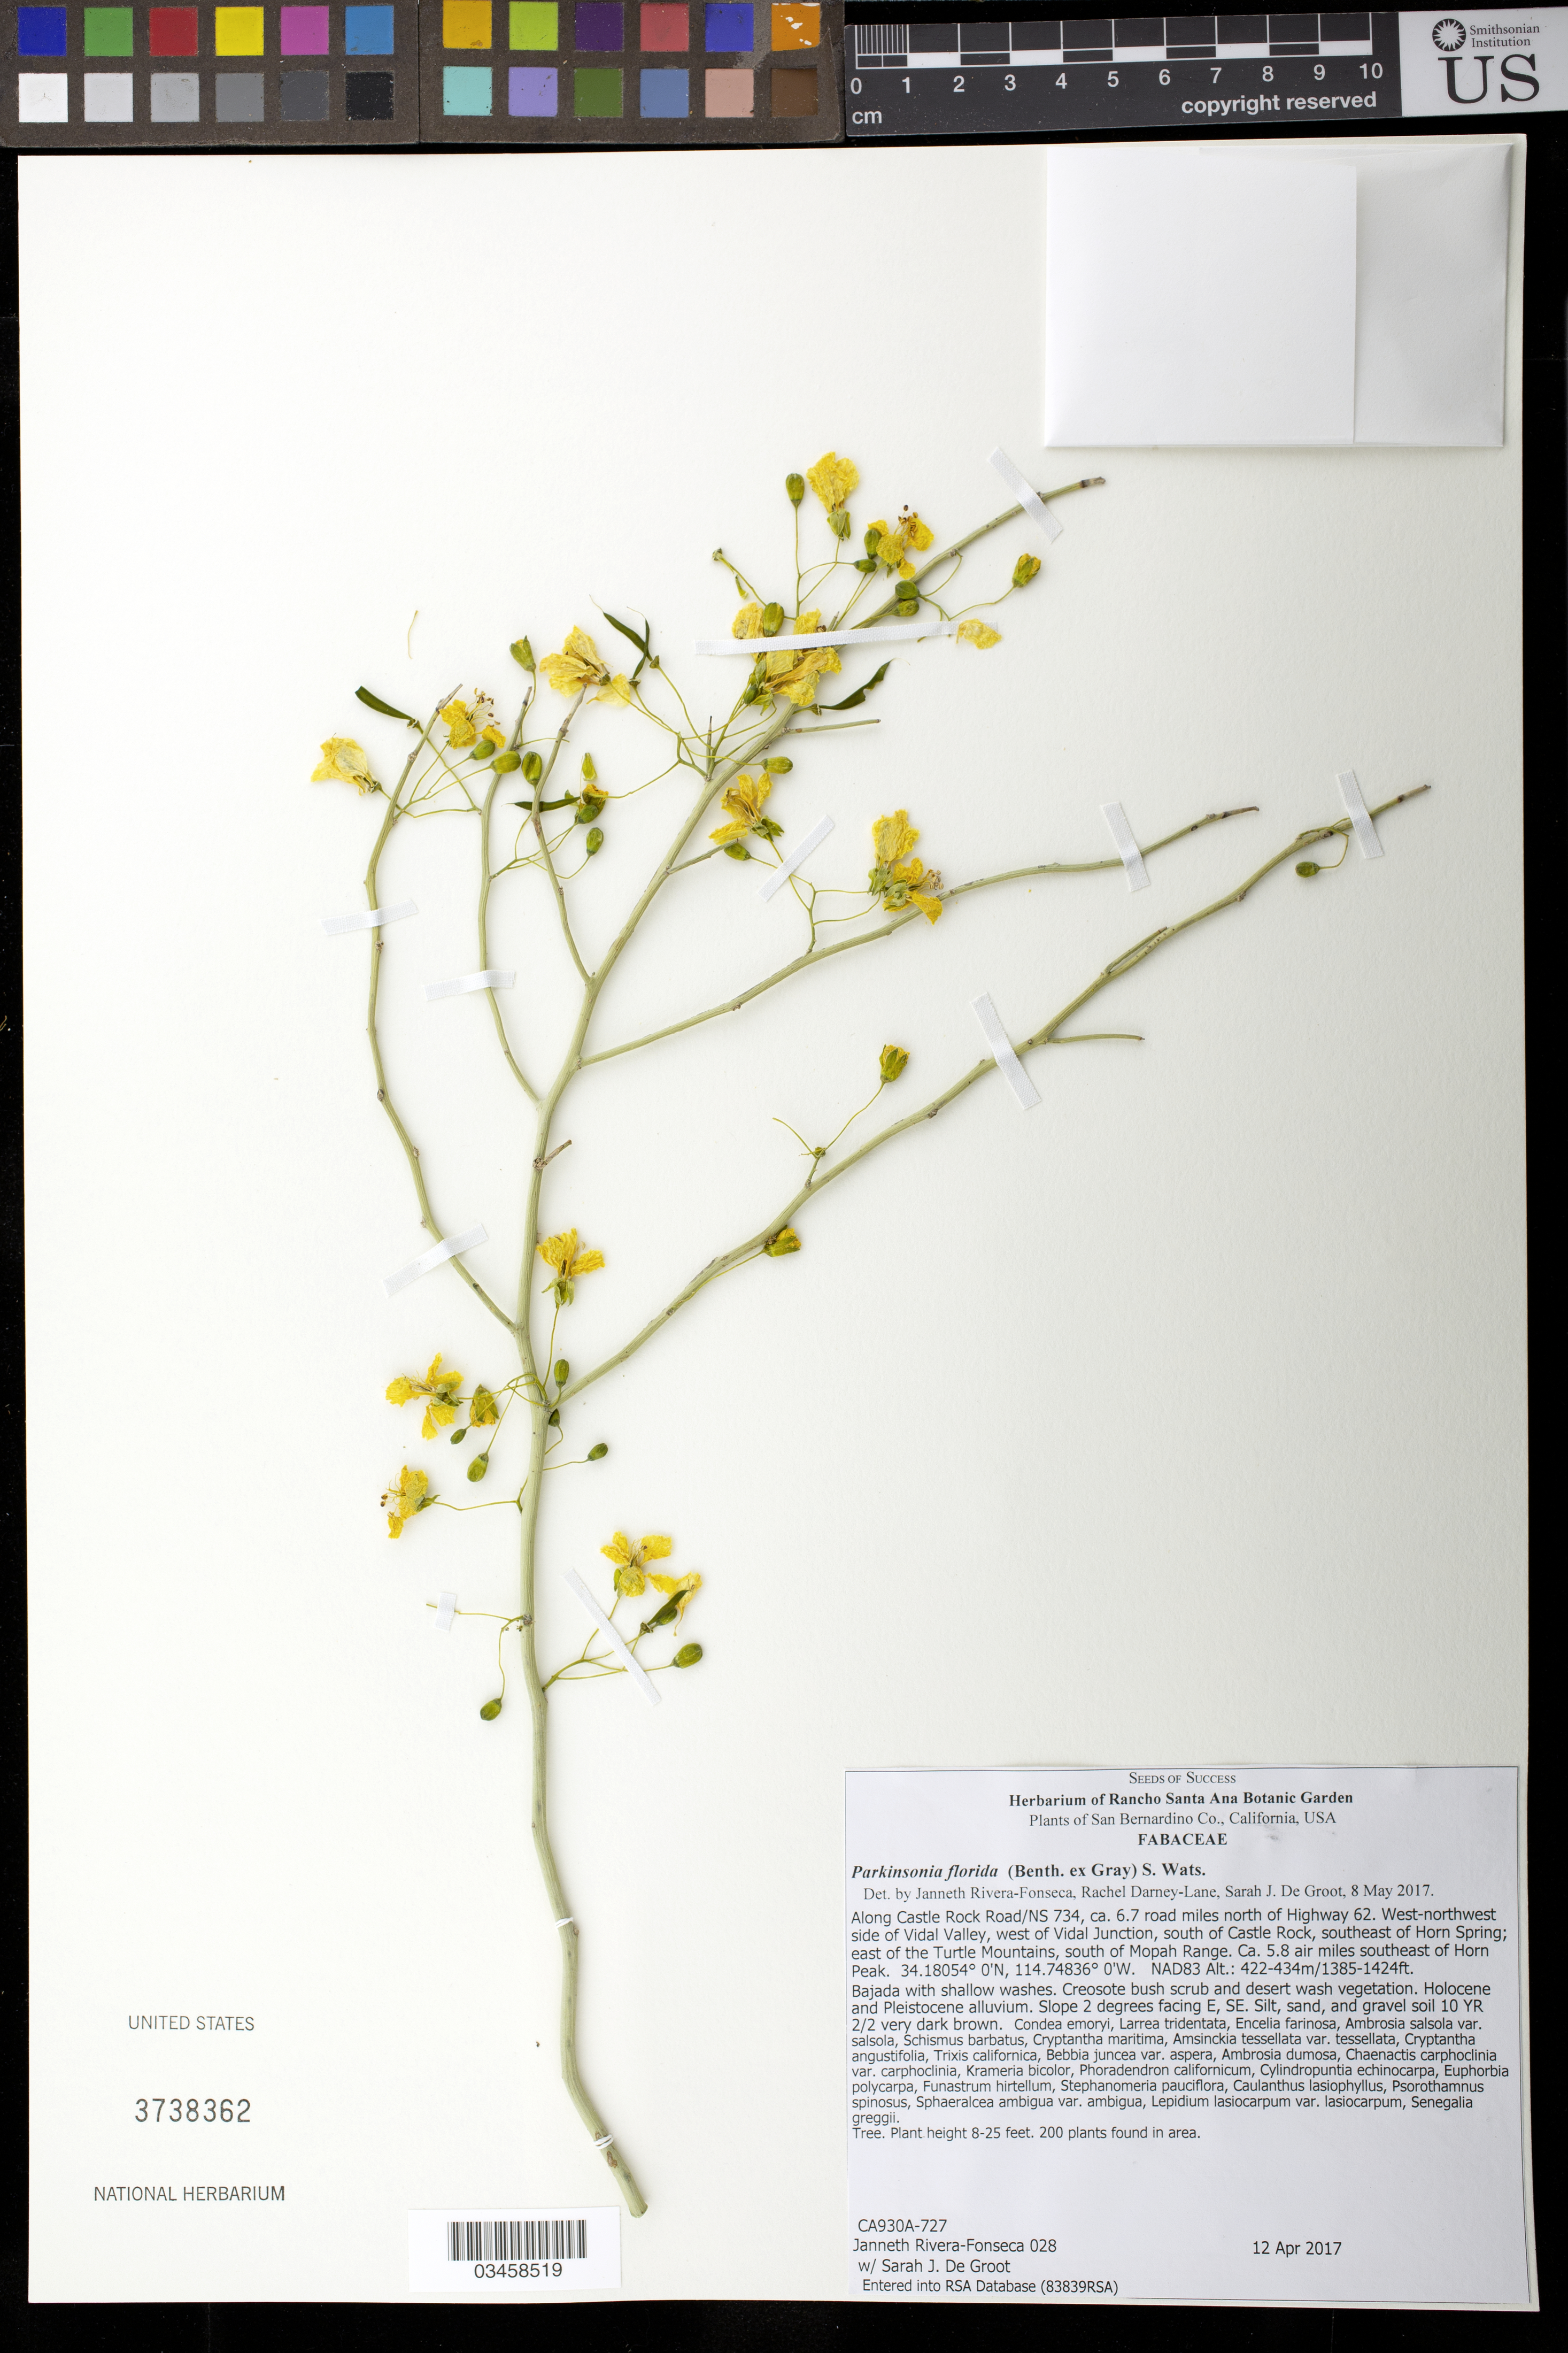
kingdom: Plantae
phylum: Tracheophyta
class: Magnoliopsida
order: Fabales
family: Fabaceae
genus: Parkinsonia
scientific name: Parkinsonia florida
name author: (Benth. ex A. Gray) S. Watson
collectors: J. Rivera-Fonseca & S. De Groot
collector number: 028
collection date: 2017-04-12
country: United States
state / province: California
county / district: San Bernardino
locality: Along Castle Rock Road/NS 733, 6.7 road mi. N of Hwy 62, WNW of Vidal Valley, W of Vidal Junction, S of Castle Rock, E of Turtle Mts, S of Mopah Range, SE of Horn Spring, 5.8 air mi. SE of Horn Peak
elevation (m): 422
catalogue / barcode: US 3738362